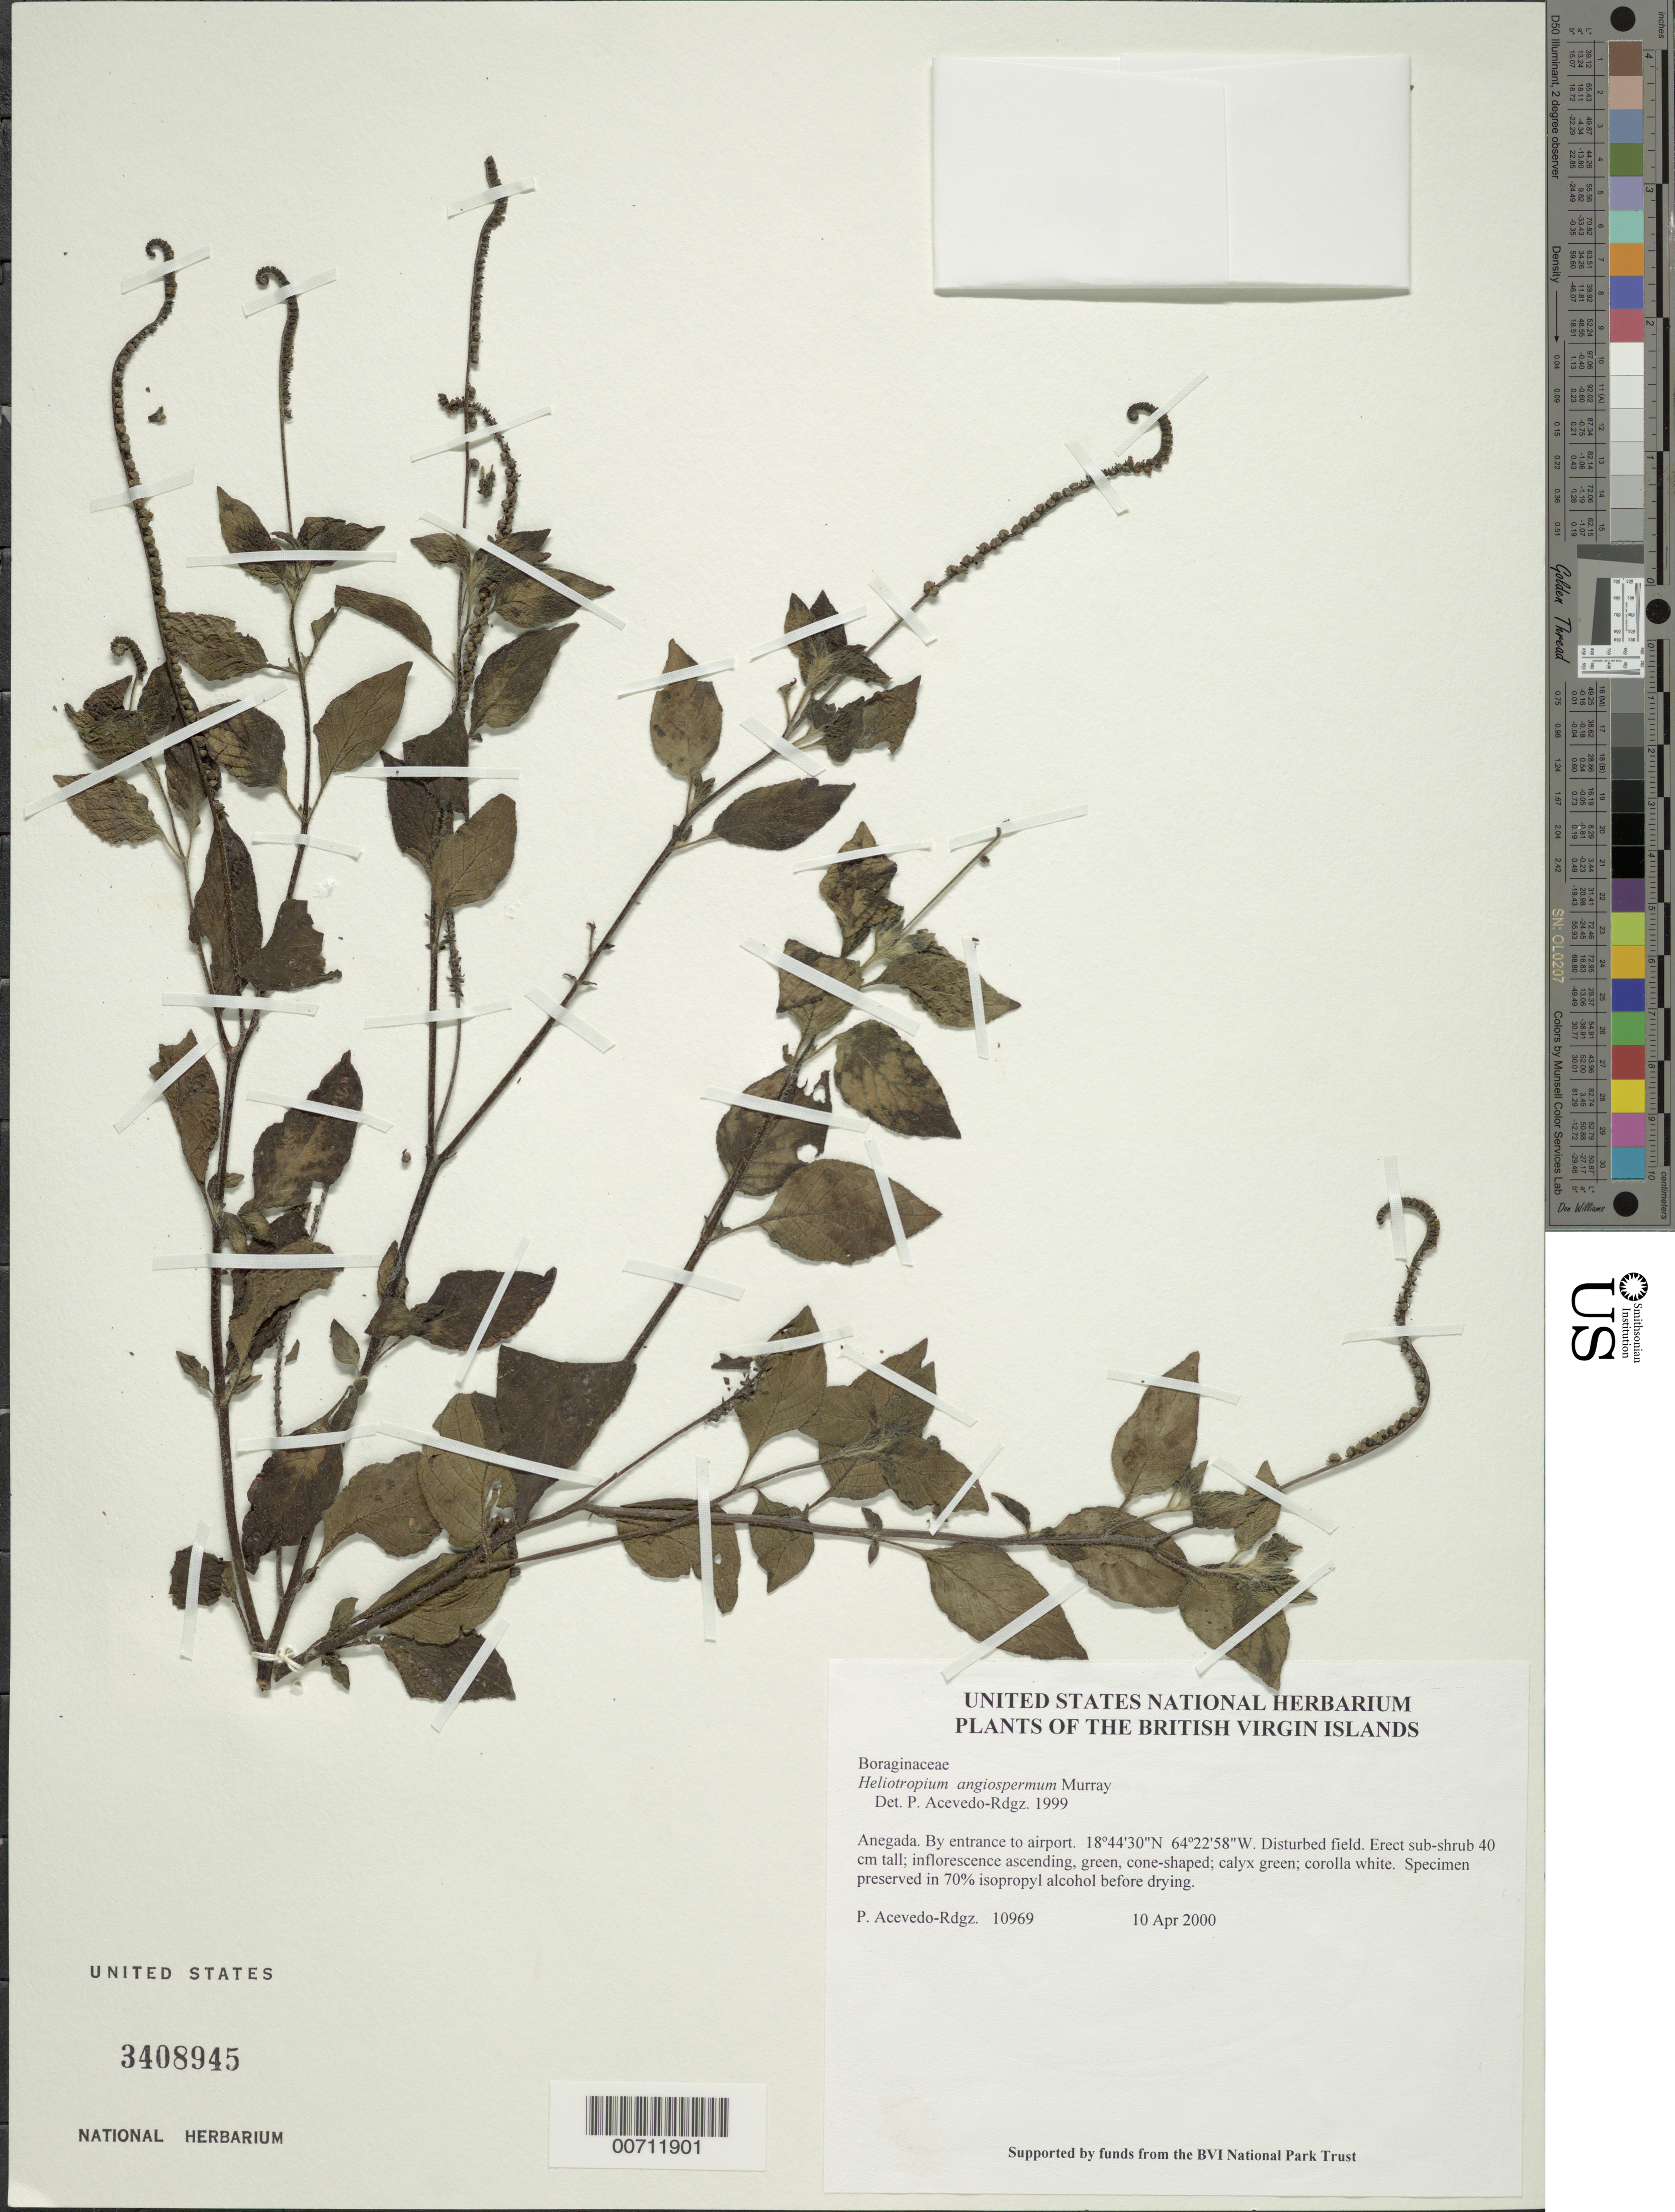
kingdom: Plantae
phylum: Tracheophyta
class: Magnoliopsida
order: Boraginales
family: Heliotropiaceae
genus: Heliotropium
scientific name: Heliotropium angiospermum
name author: Murray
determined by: Acevedo-Rodríguez, P., (BOT), Smithsonian Institution - National Museum of Natural History (UNITED STATES)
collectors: P. Acevedo-Rodr.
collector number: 10969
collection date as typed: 10 Apr 2000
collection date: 2000-04-10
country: British Virgin Islands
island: Anegada I.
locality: By entrance to airport.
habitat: Disturbed field.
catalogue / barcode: US 3408945